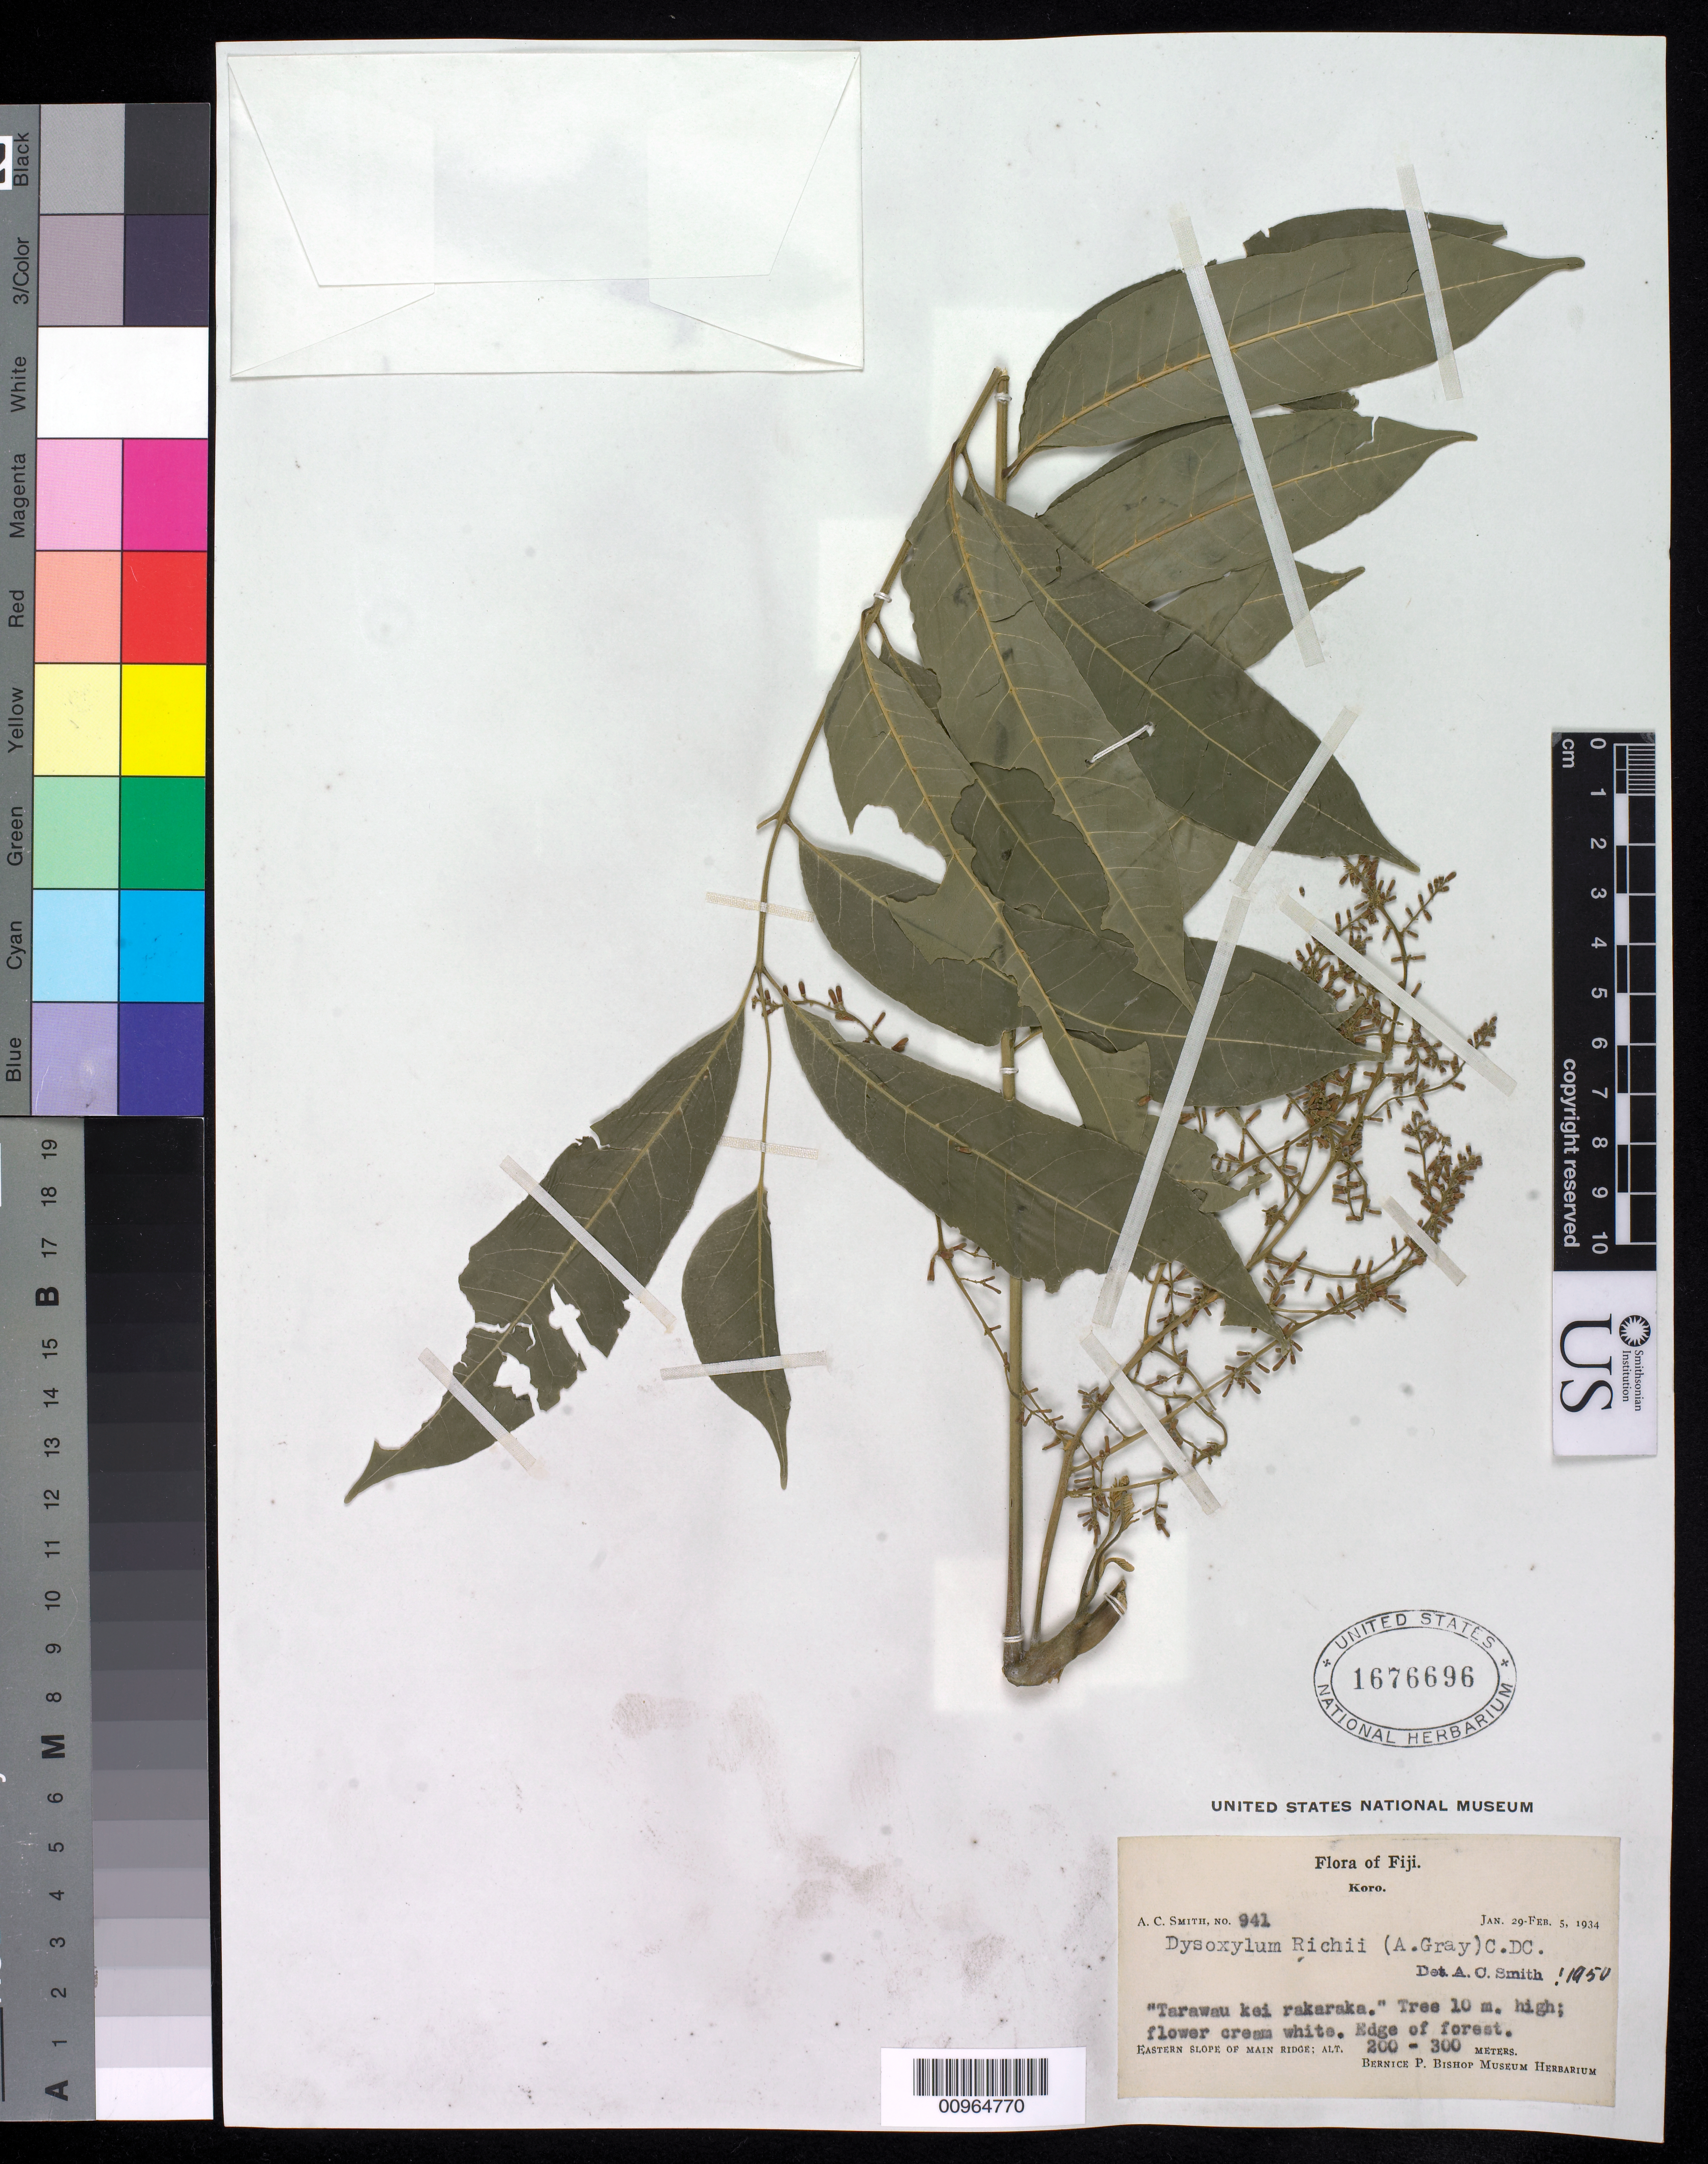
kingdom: Plantae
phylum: Tracheophyta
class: Magnoliopsida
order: Sapindales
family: Meliaceae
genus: Didymocheton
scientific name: Didymocheton alliaceus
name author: (G. Forst.) Mabb.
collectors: C. A. Smith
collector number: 941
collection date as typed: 29 Jan 1934 to 05 Feb 1934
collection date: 1934-01-29/1934-02-05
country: Fiji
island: Koro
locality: Edge of forest. Eastern slope of main ridge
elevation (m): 200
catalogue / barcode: US 1676696